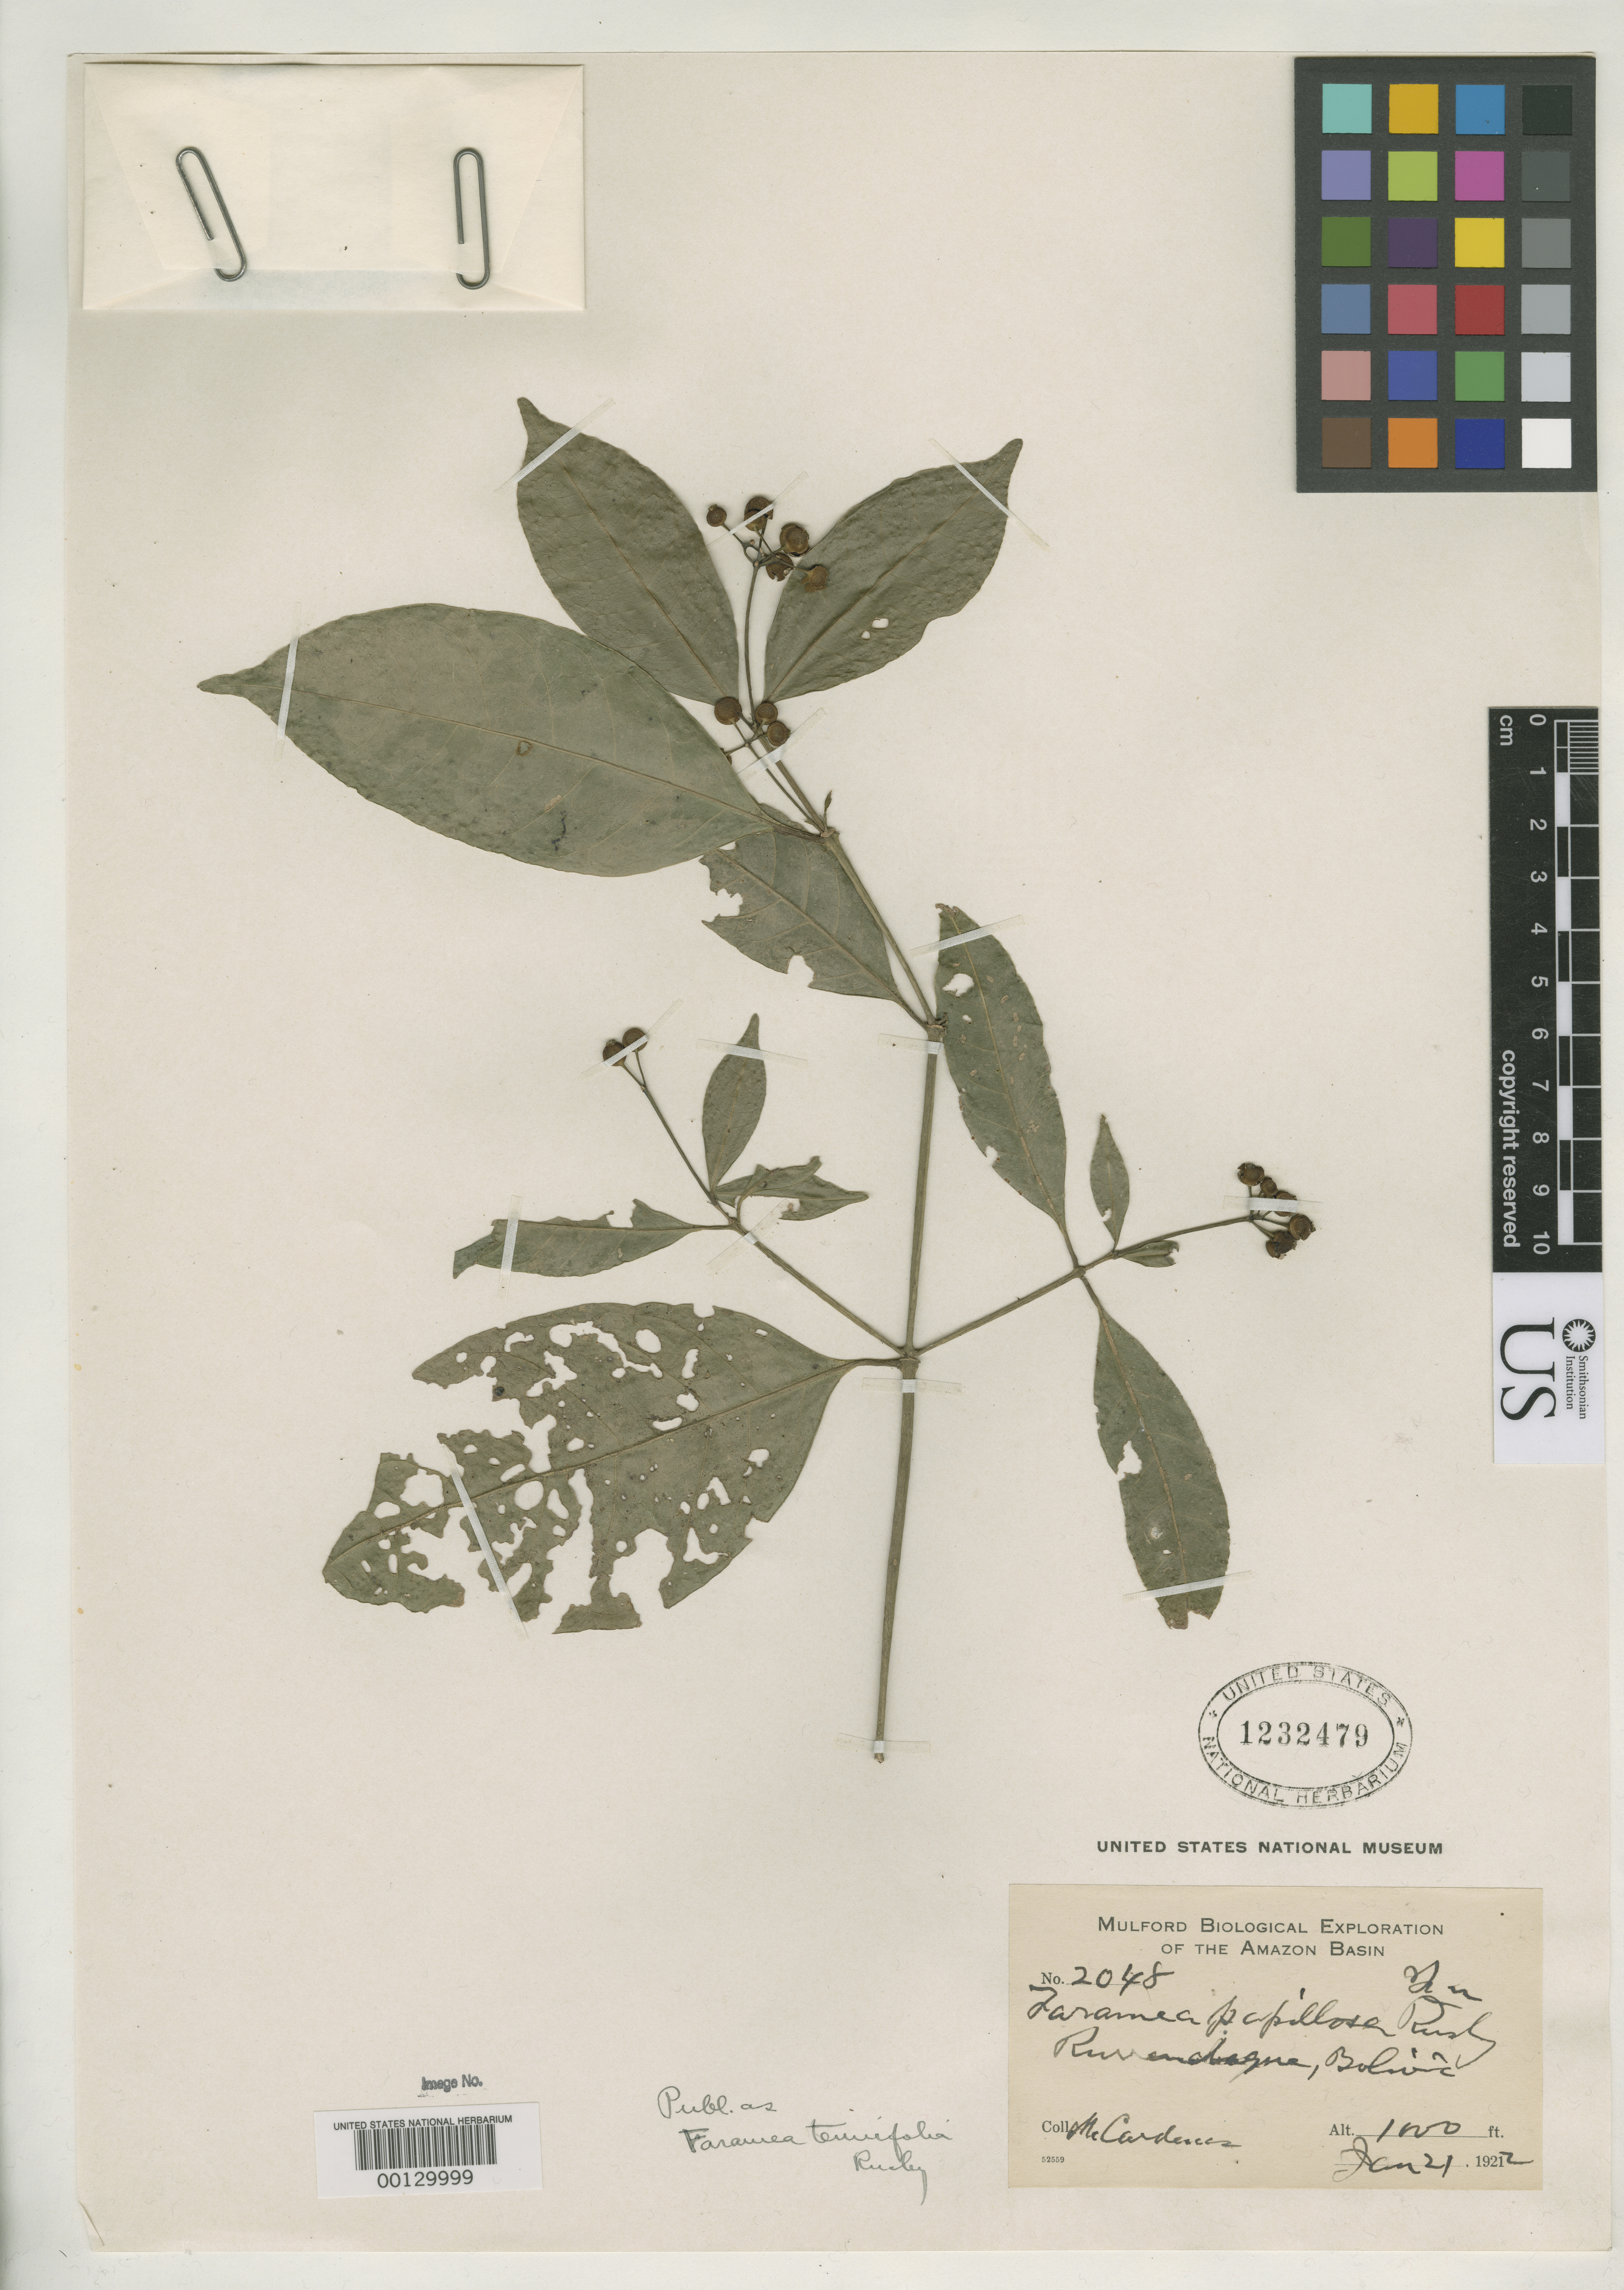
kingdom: Plantae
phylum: Tracheophyta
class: Magnoliopsida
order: Gentianales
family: Rubiaceae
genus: Faramea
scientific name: Faramea tenuifolia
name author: Rusby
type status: Isotype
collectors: M. Cárdenas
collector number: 2048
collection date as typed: Jan. 21, 1922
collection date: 1922-01-21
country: Bolivia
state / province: Beni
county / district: José Ballivián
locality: Rurrenabaque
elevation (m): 305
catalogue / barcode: US 1232479